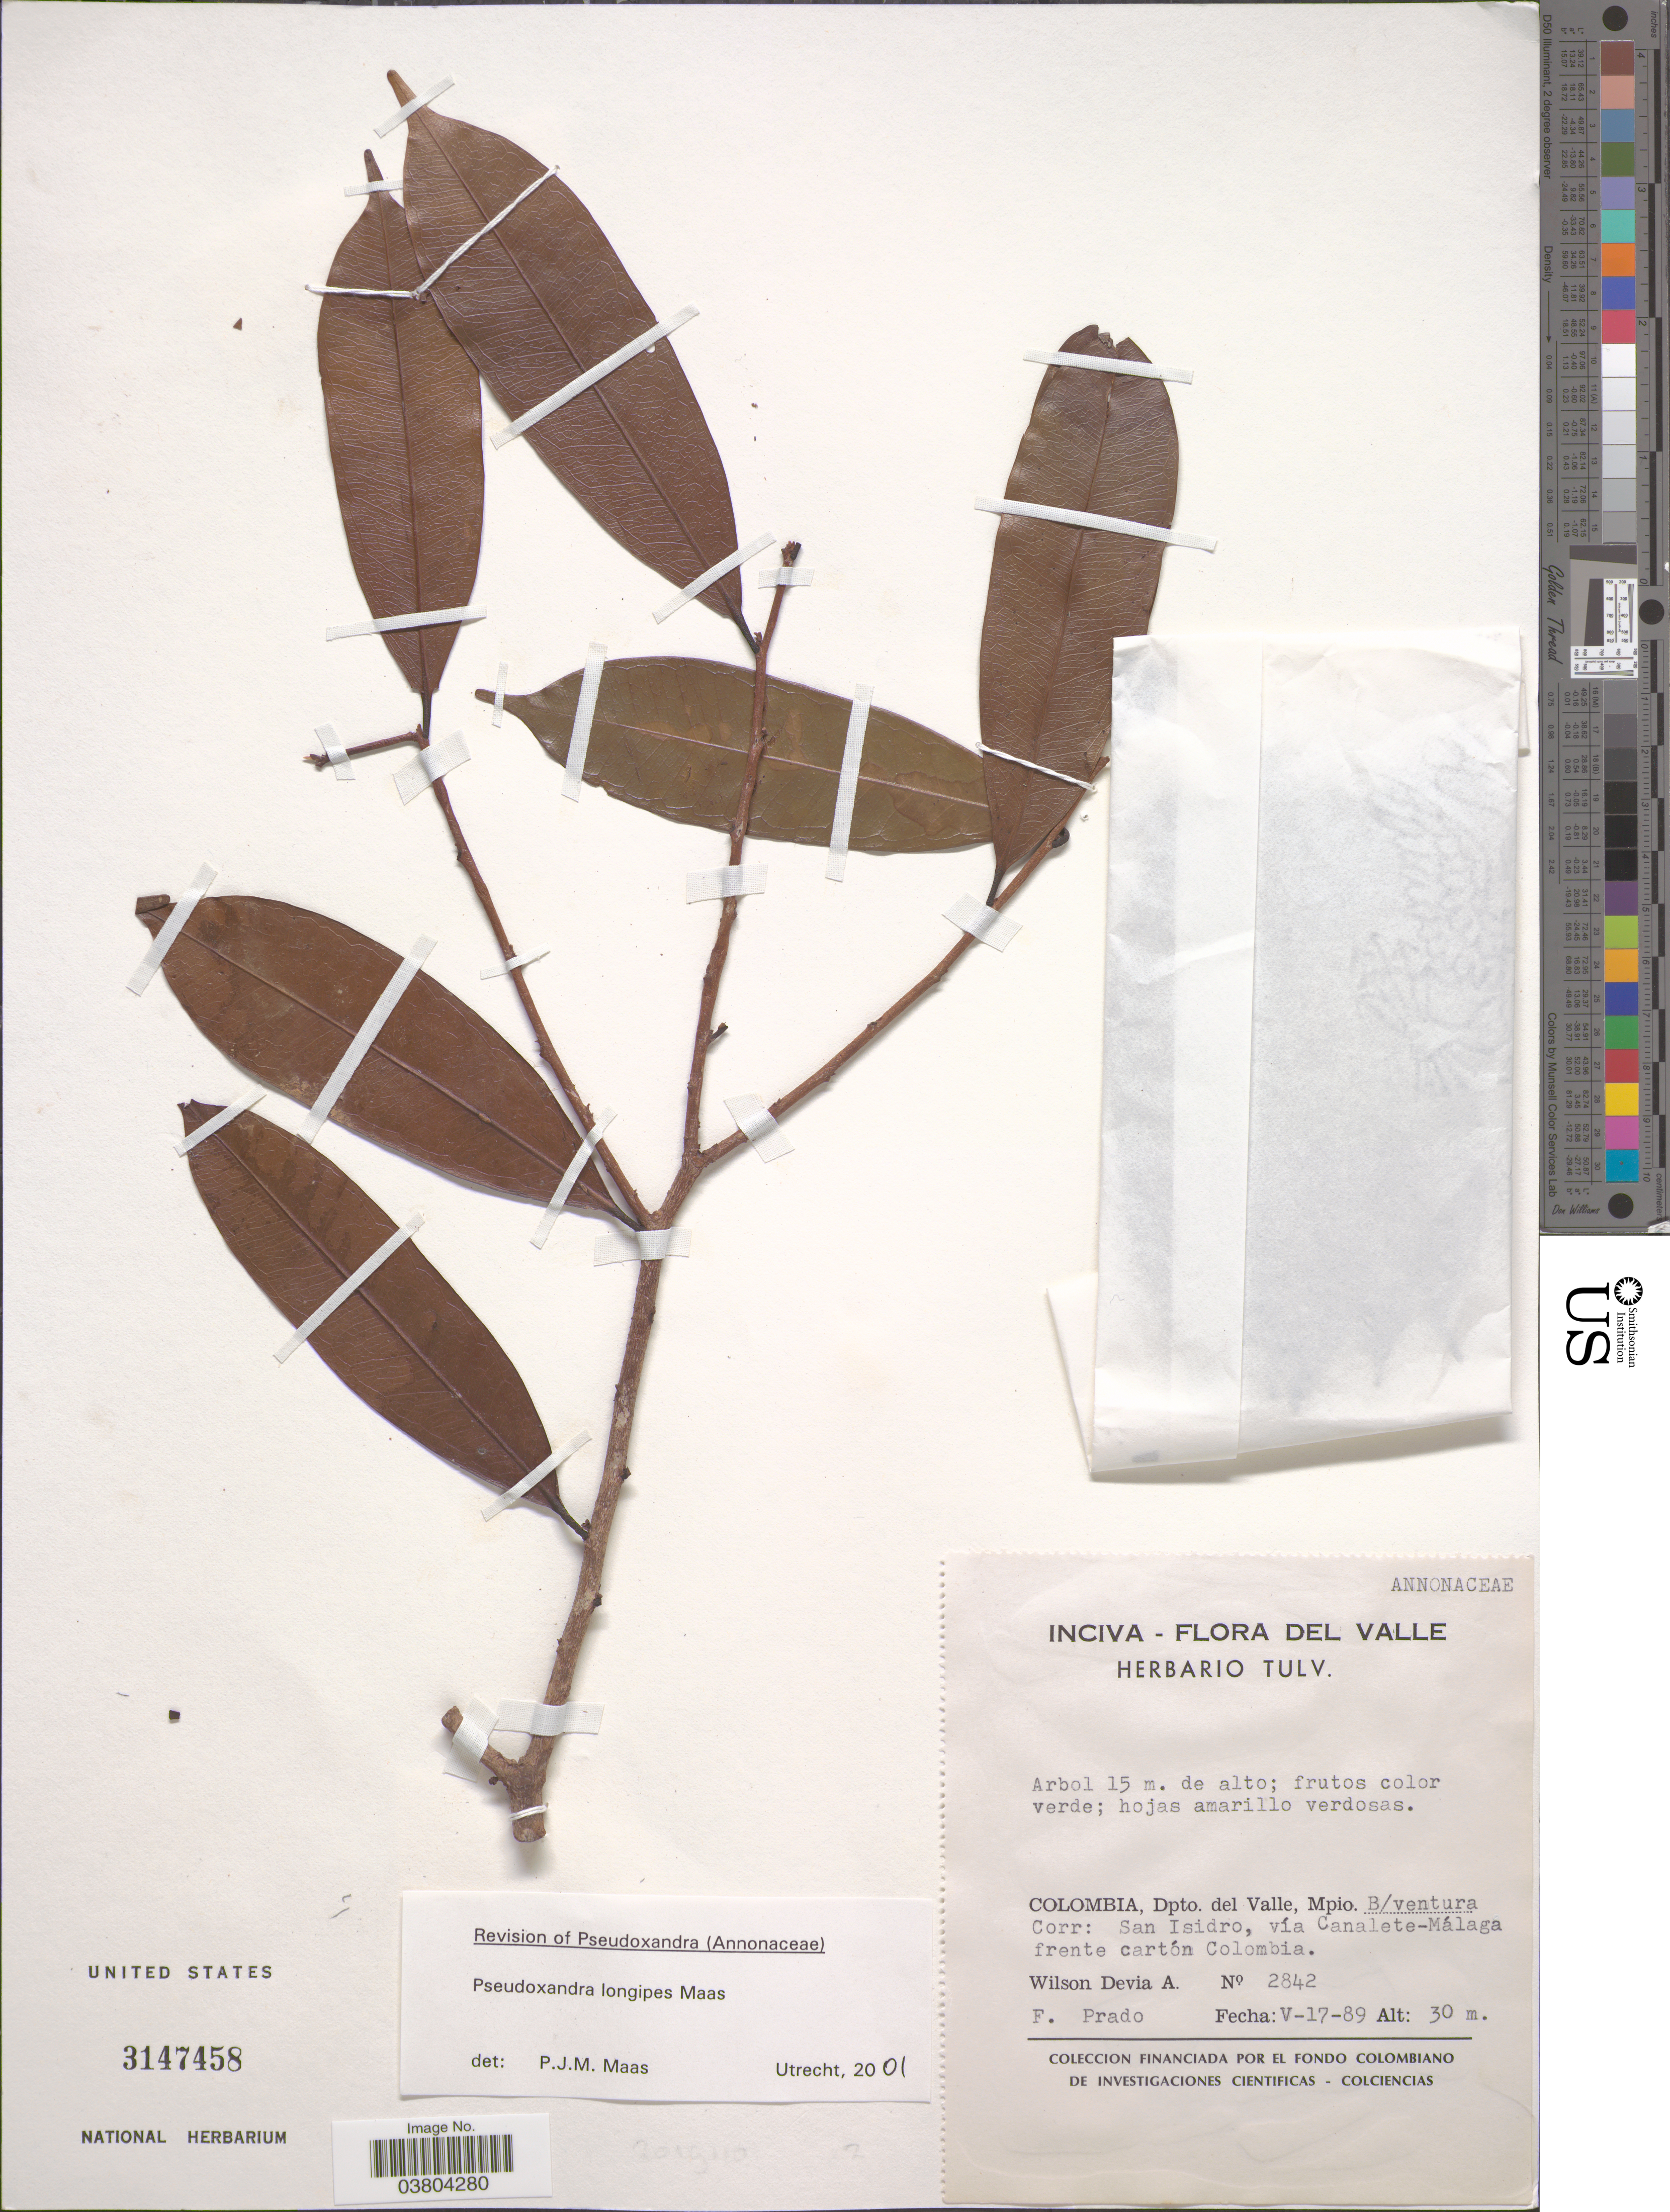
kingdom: Plantae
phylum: Tracheophyta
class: Magnoliopsida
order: Magnoliales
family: Annonaceae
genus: Pseudoxandra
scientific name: Pseudoxandra longipes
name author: Maas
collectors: W. Devia A. & F. Prado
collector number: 2842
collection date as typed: Transcribed d/m/y: 17/5/89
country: Colombia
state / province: Valle del Cauca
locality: Dpto. del Valle, Mpio. B/ventura Corr: San Isidro, vía Canalete-Málaga frente cartón Colombia.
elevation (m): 30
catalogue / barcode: US 3147458